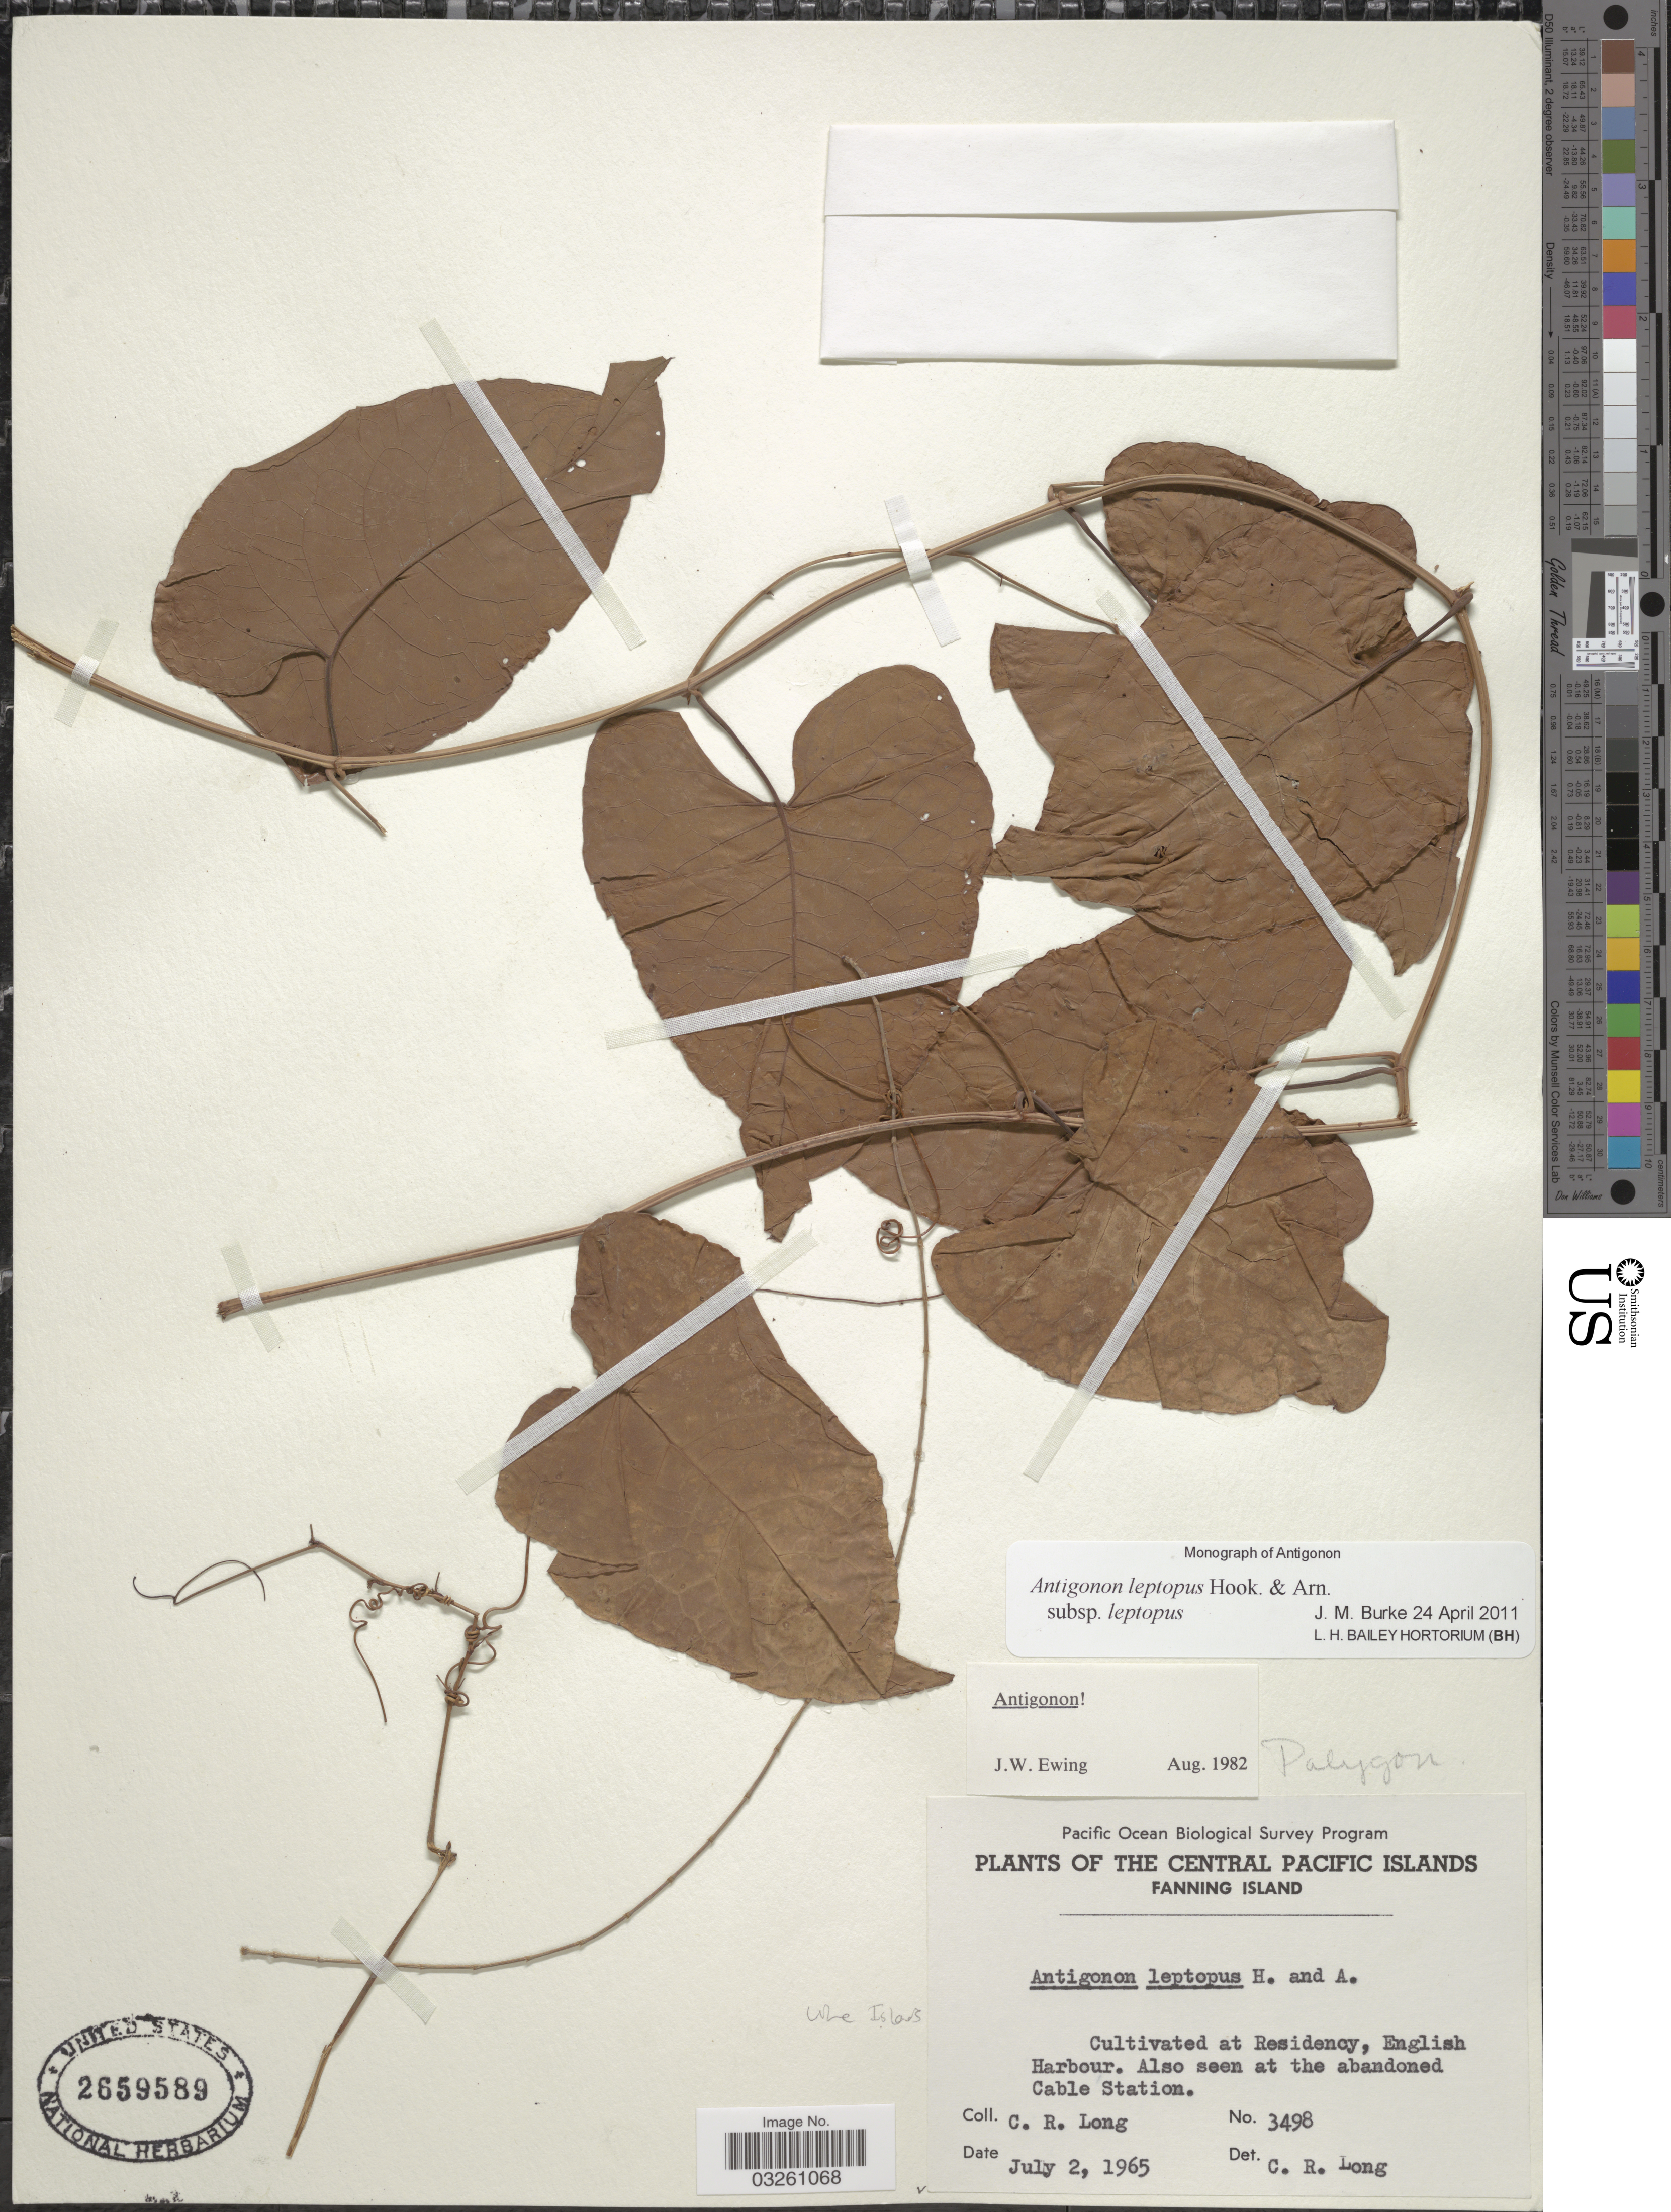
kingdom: Plantae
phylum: Tracheophyta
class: Magnoliopsida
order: Caryophyllales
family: Polygonaceae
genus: Antigonon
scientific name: Antigonon leptopus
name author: Hook. & Arn.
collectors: C. R. Long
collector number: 3498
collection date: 1965-07-02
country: Kiribati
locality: Cultivated at Residency, English Harbour.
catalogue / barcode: US 2659589